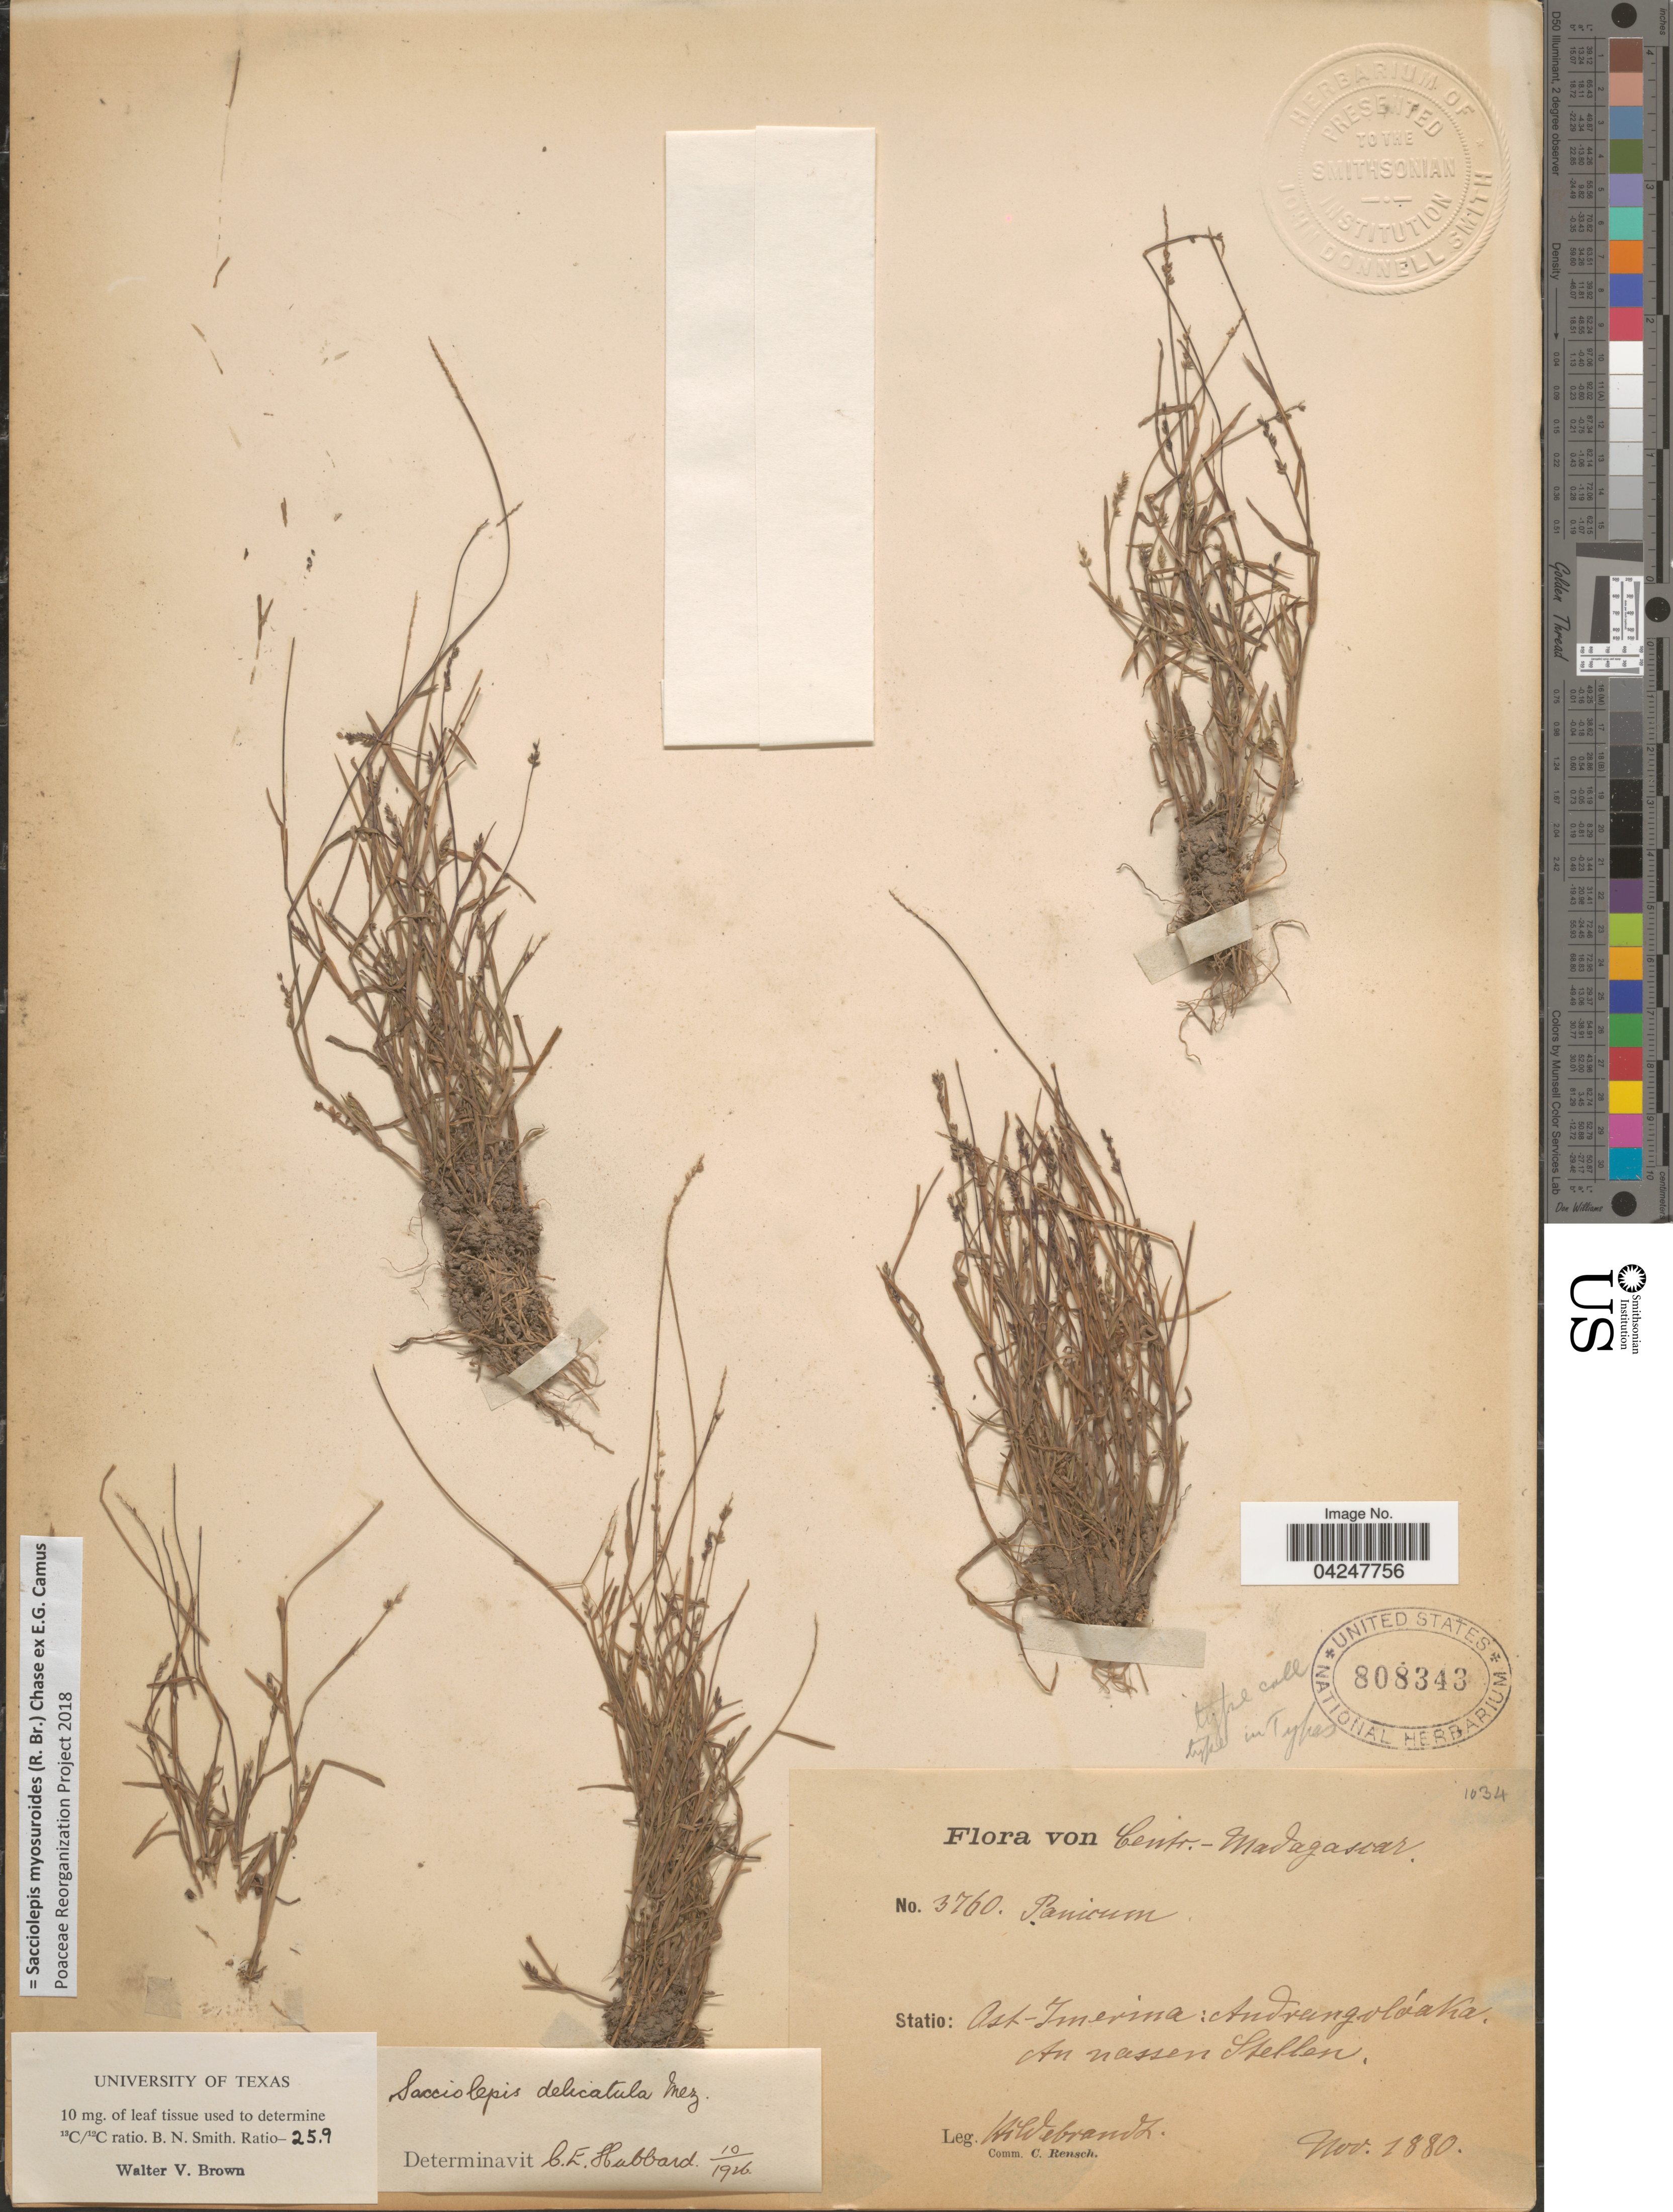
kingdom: Plantae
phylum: Tracheophyta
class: Liliopsida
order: Poales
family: Poaceae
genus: Sacciolepis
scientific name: Sacciolepis myosuroides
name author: (R. Br.) Chase ex E.G. Camus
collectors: J. Hildebrandt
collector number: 3760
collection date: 1880-11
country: Madagascar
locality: Centr,-Madagascar. Statio: Gentr. Ast-Imerina: Andrangoláaka. An nassen Stellen.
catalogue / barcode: US 808343